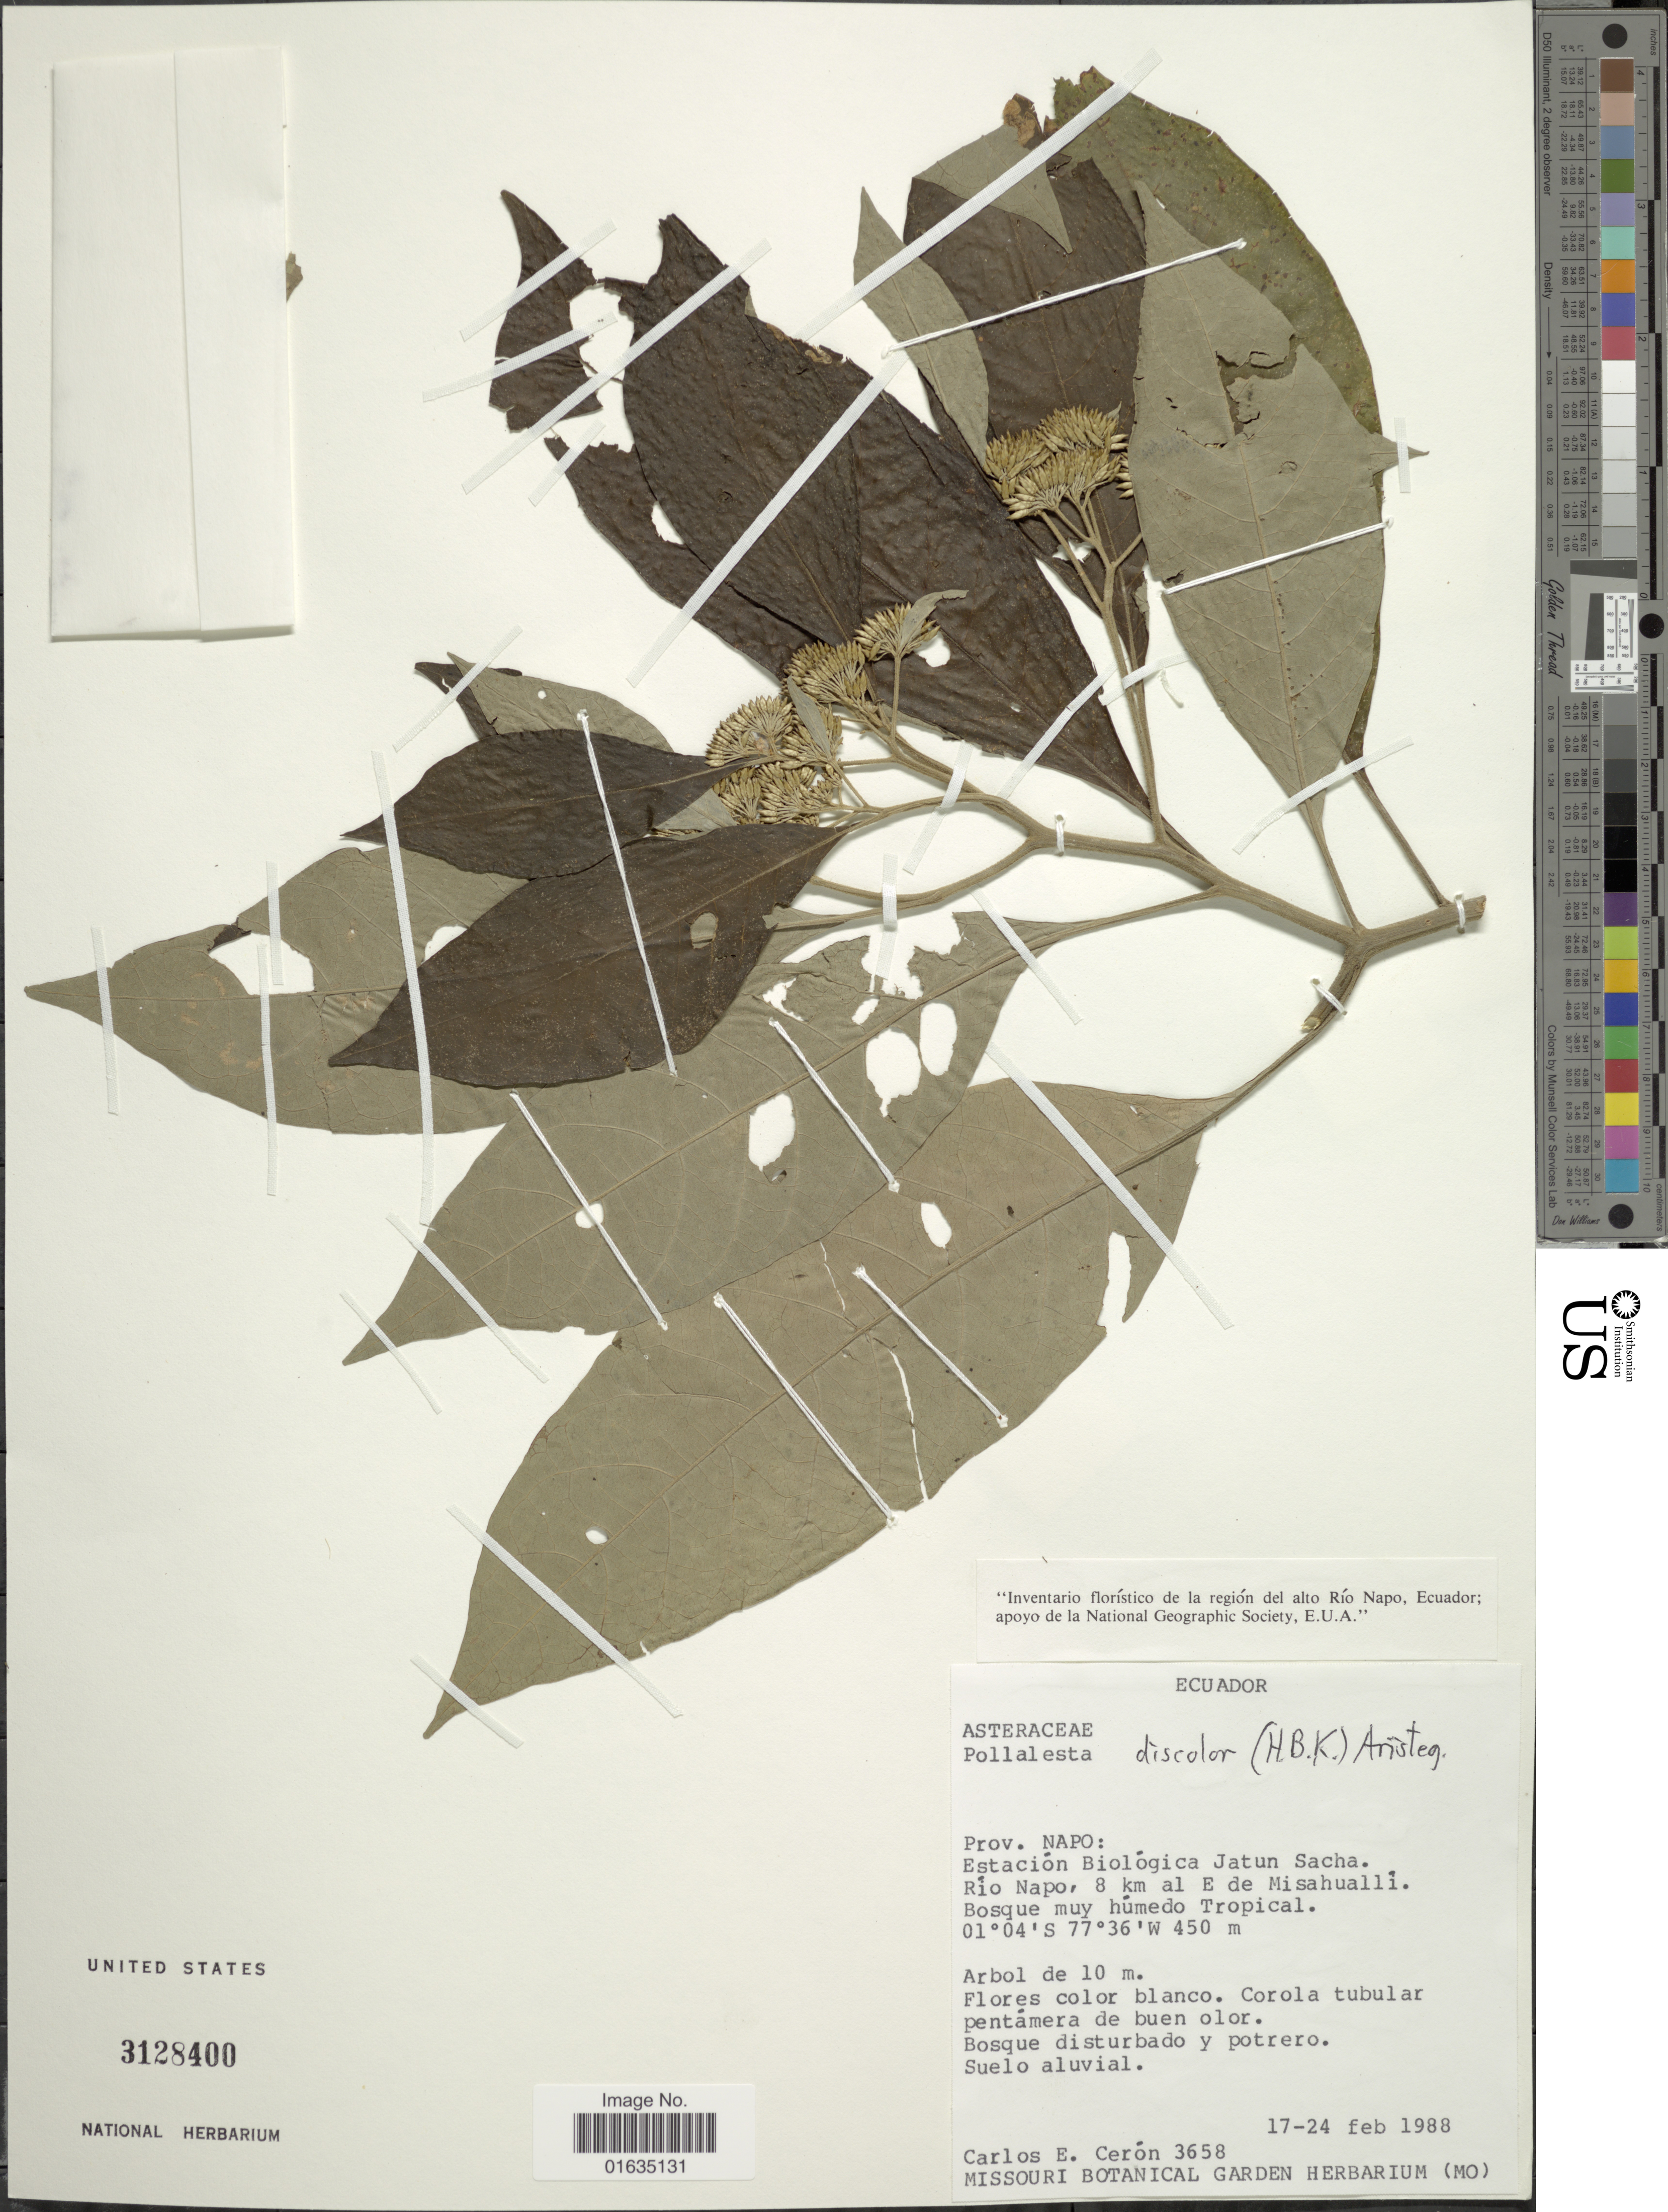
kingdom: Plantae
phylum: Tracheophyta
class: Magnoliopsida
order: Asterales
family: Asteraceae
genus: Pollalesta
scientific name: Pollalesta discolor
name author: (Kunth) Aristeg.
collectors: C. E. Cerón M.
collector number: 3658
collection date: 1988-02-17/1988-02-24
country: Ecuador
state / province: Napo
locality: Prov. Napo, Estacion Biologica Jatun Sacha, Rio Napo, 8 km al E de Misahualli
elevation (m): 450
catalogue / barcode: US 3128400